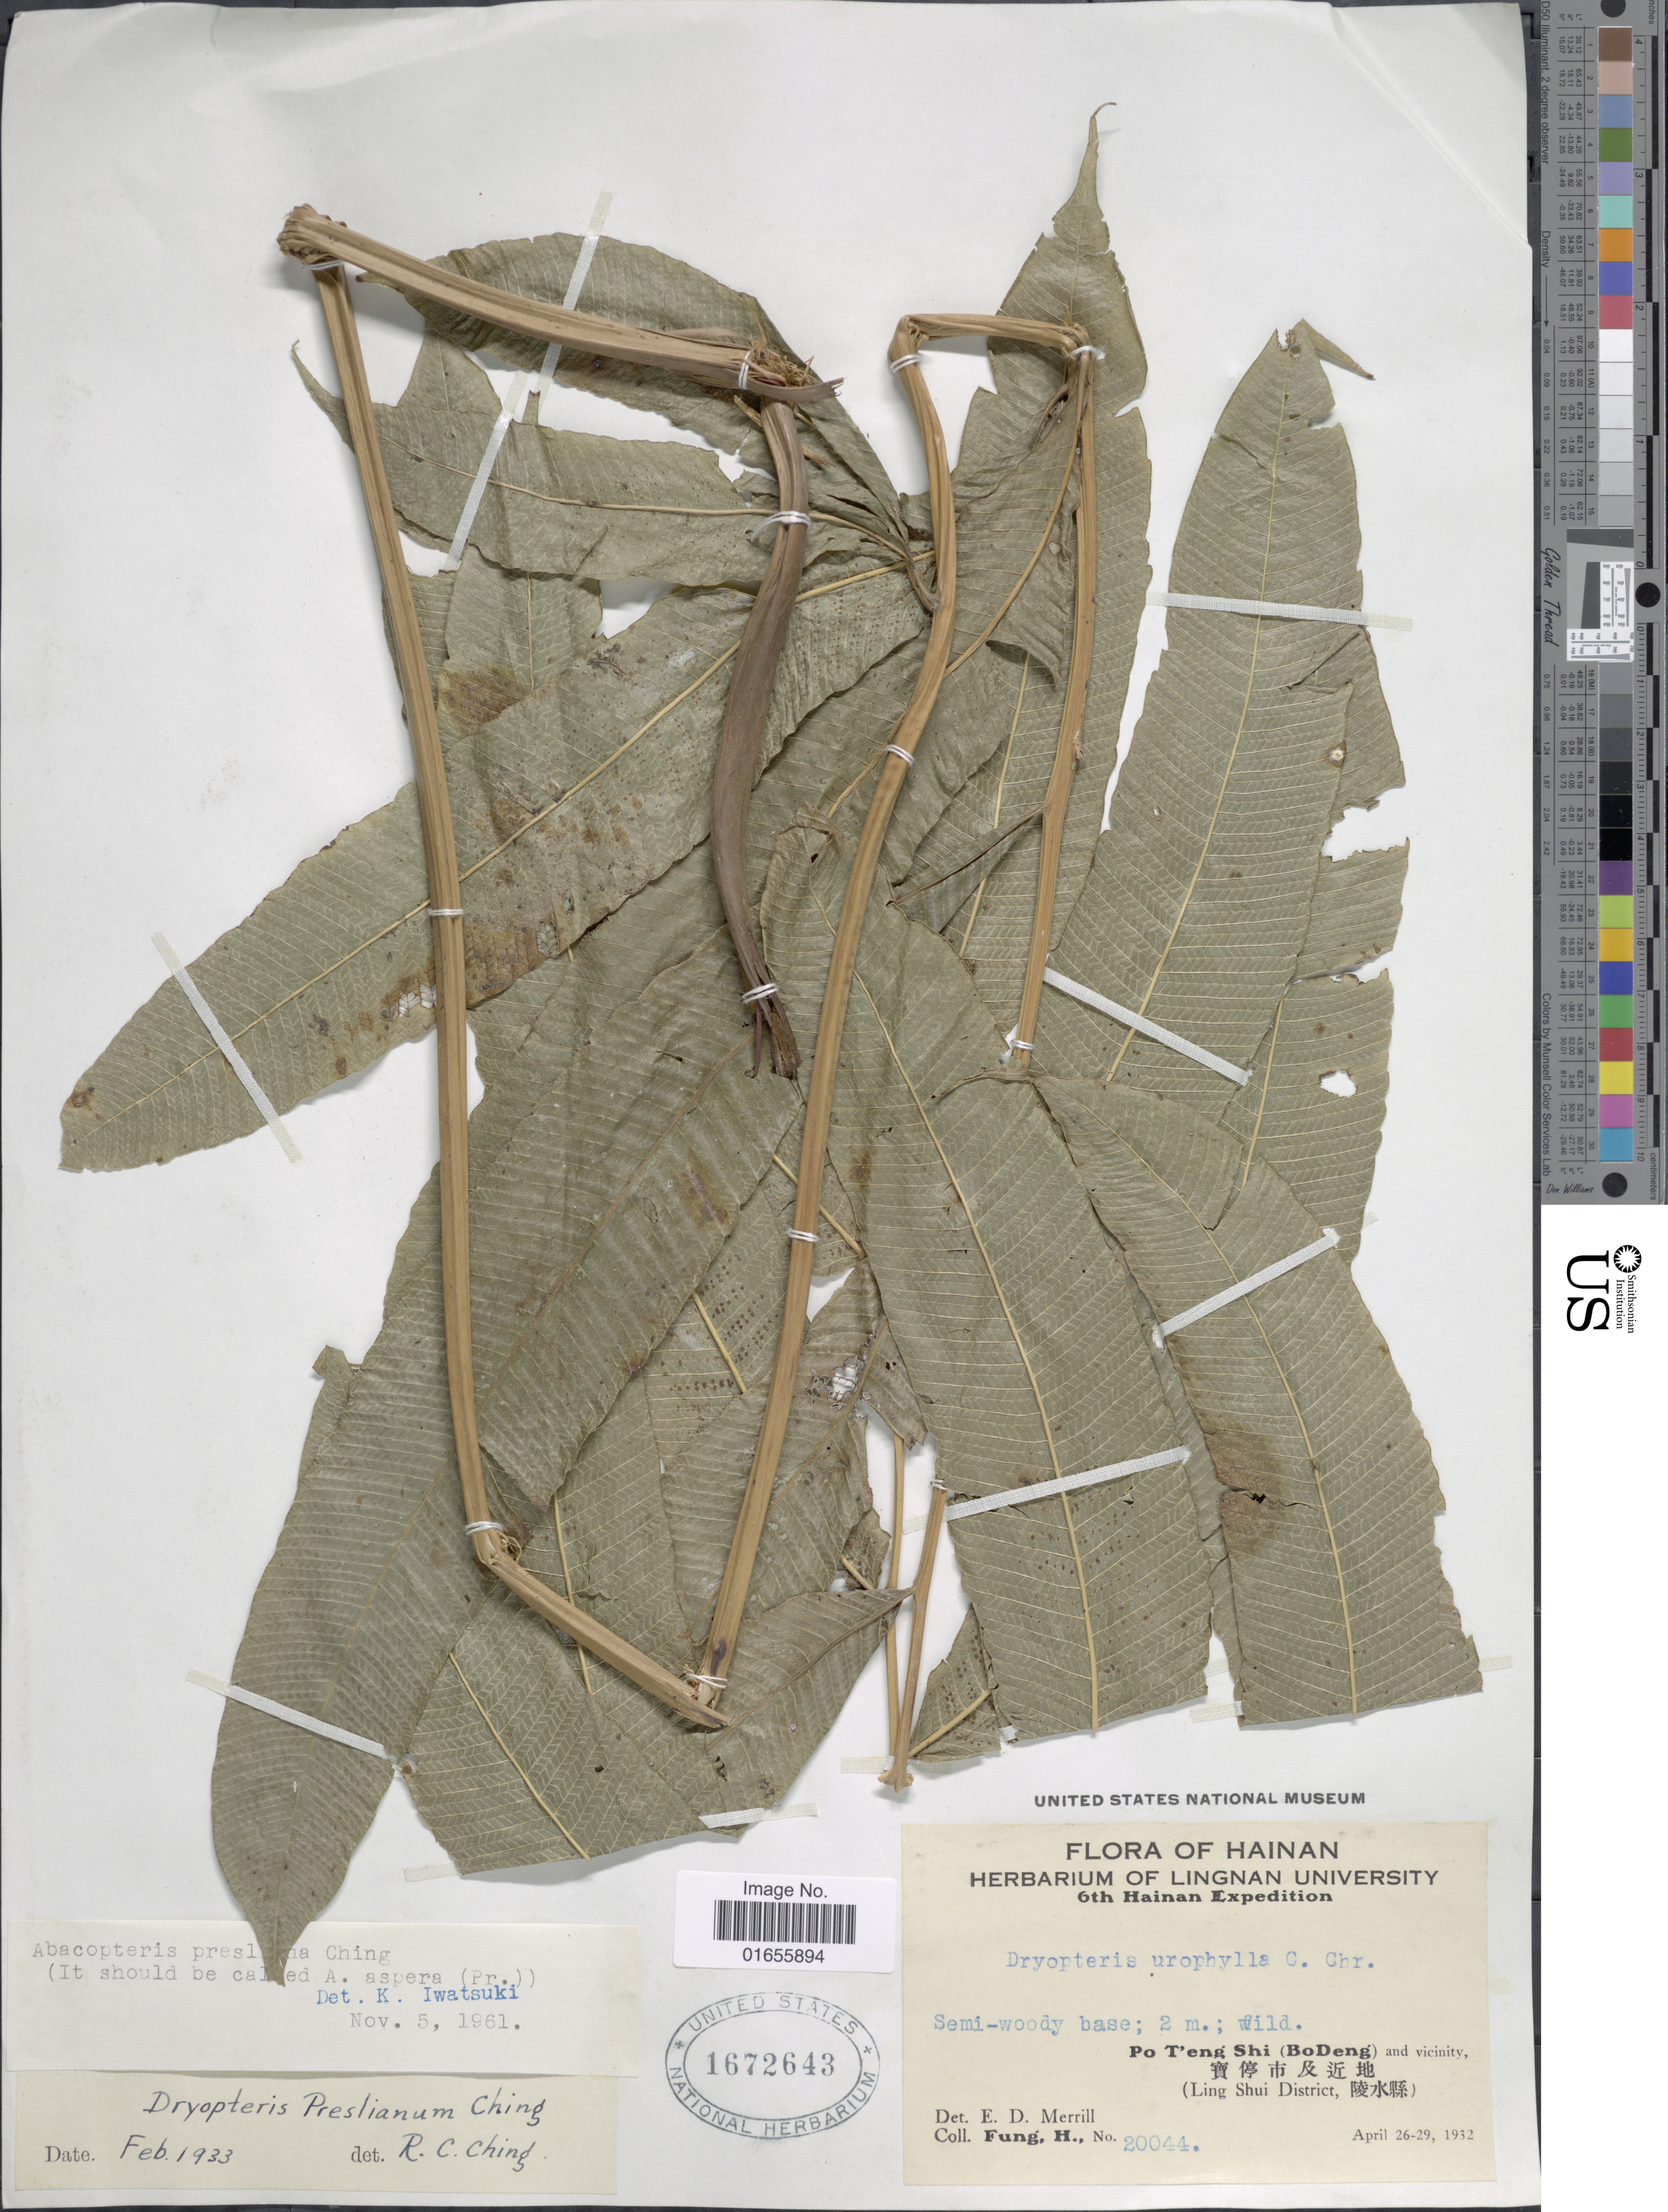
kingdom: Plantae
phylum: Tracheophyta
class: Polypodiopsida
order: Polypodiales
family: Thelypteridaceae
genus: Pronephrium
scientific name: Pronephrium asperum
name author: (C. Presl) Holttum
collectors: H. Fung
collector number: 20044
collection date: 1932-04-26/1932-04-29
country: China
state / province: Hainan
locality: Po T'eng Shi (BoDeng) and vicinity, (Ling Shui District)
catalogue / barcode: US 1672643